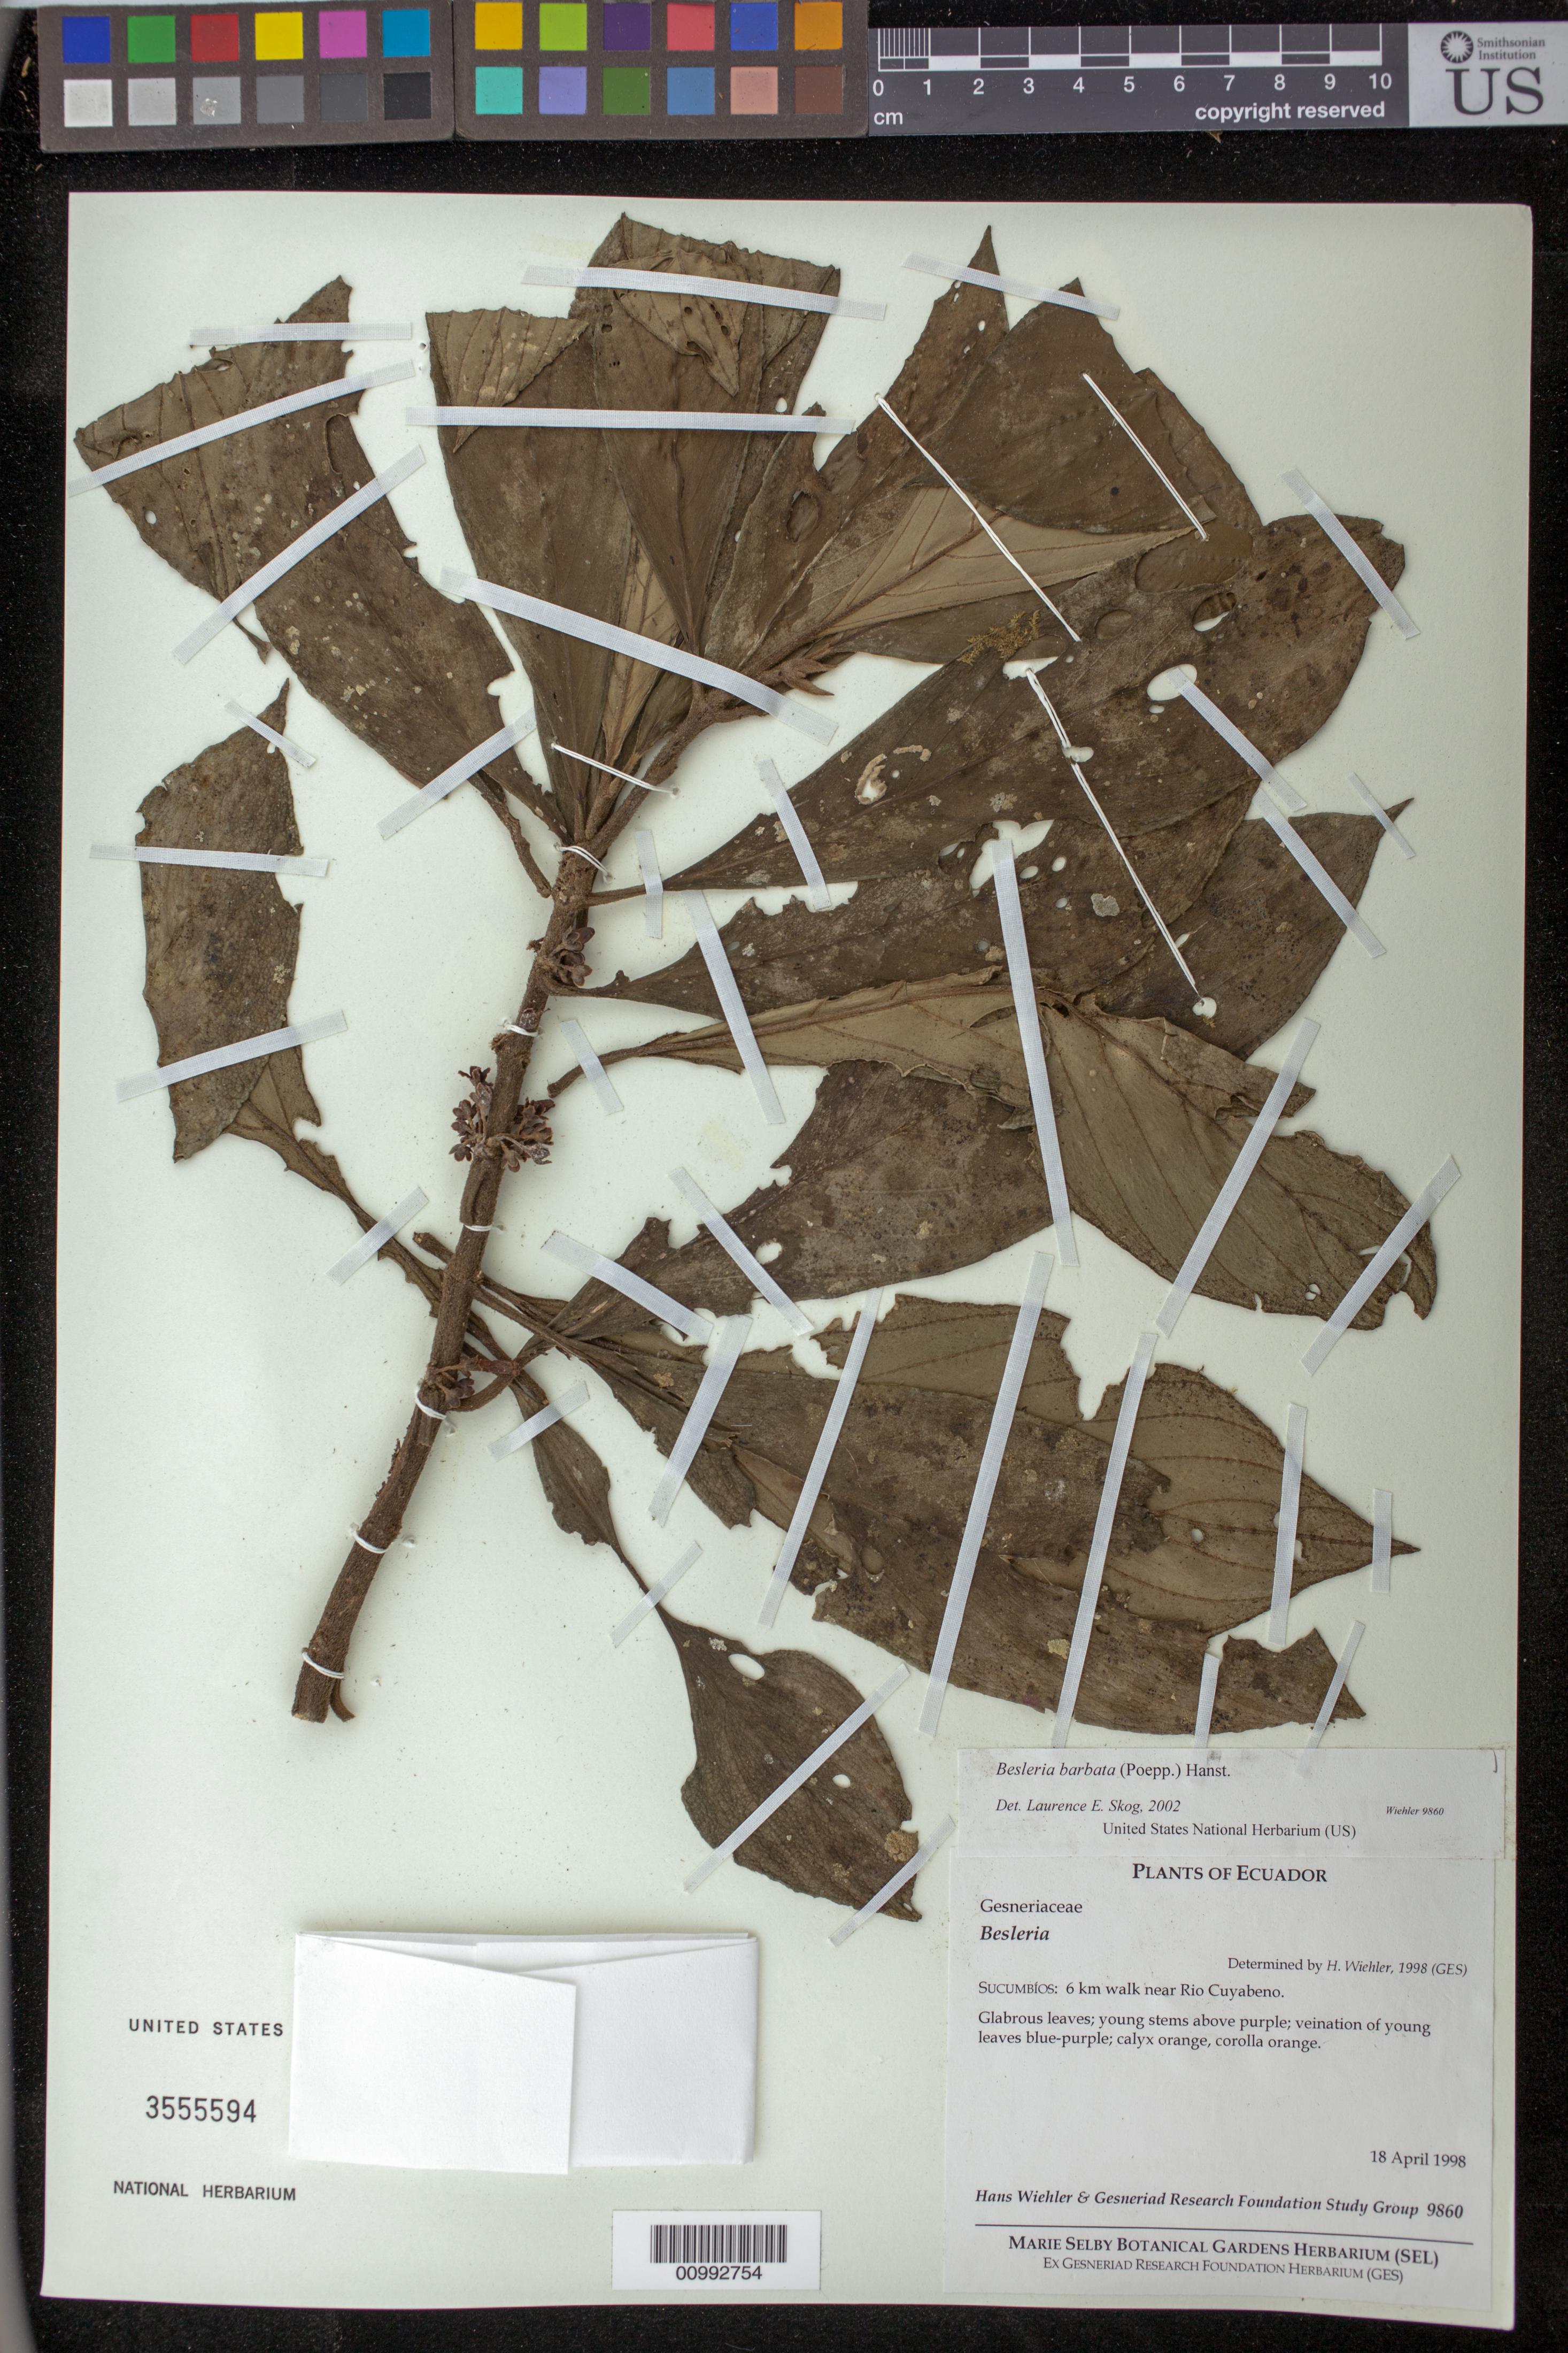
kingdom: Plantae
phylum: Tracheophyta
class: Magnoliopsida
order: Lamiales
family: Gesneriaceae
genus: Besleria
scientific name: Besleria barbata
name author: (Poepp.) Hanst.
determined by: Skog, Laurence E.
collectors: H. J. Wiehler & GRF Study Group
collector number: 9860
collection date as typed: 18 Apr 1998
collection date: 1998-04-18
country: Ecuador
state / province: Sucumbíos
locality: Sucumbíos: 6 km walk near Rio Cuyabeno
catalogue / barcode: US 3555594